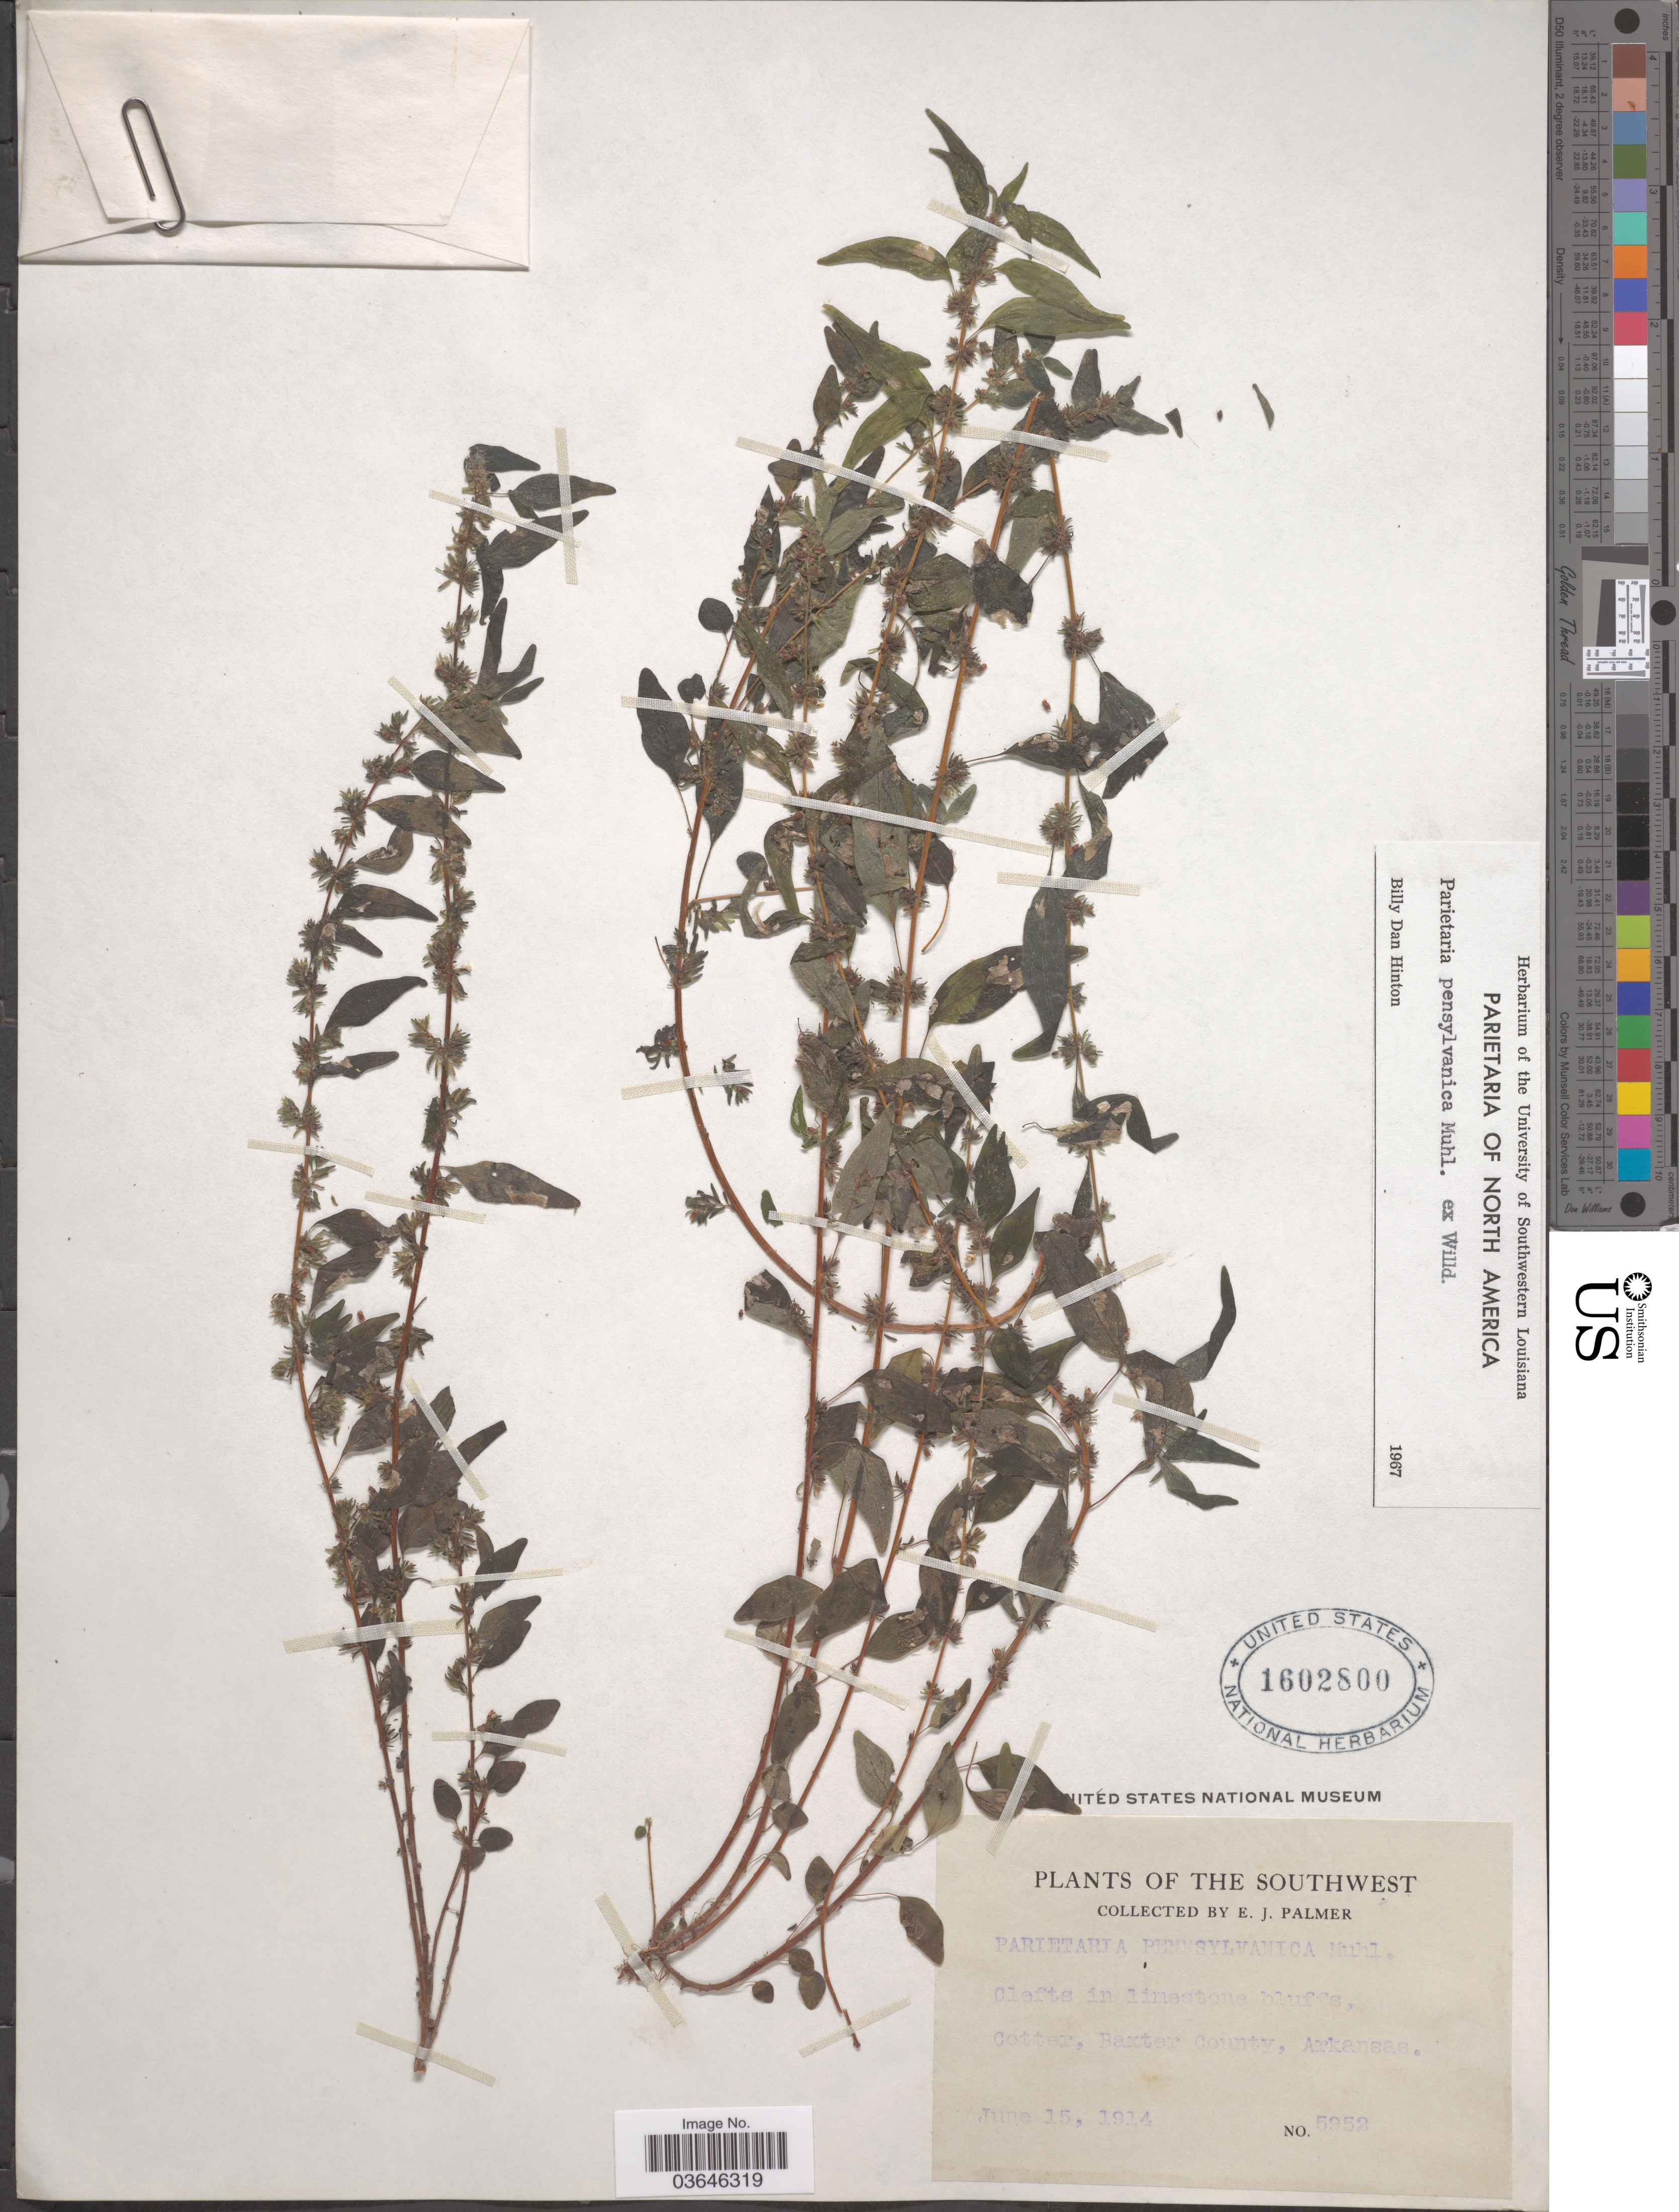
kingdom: Plantae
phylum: Tracheophyta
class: Magnoliopsida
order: Rosales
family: Urticaceae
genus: Parietaria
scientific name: Parietaria pensylvanica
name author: Muhl. ex Willd.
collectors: E. J. Palmer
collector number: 5952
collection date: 1914-06-15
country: United States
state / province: Arkansas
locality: The Southwest. Cotter, Baxter County.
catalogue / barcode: US 1602800